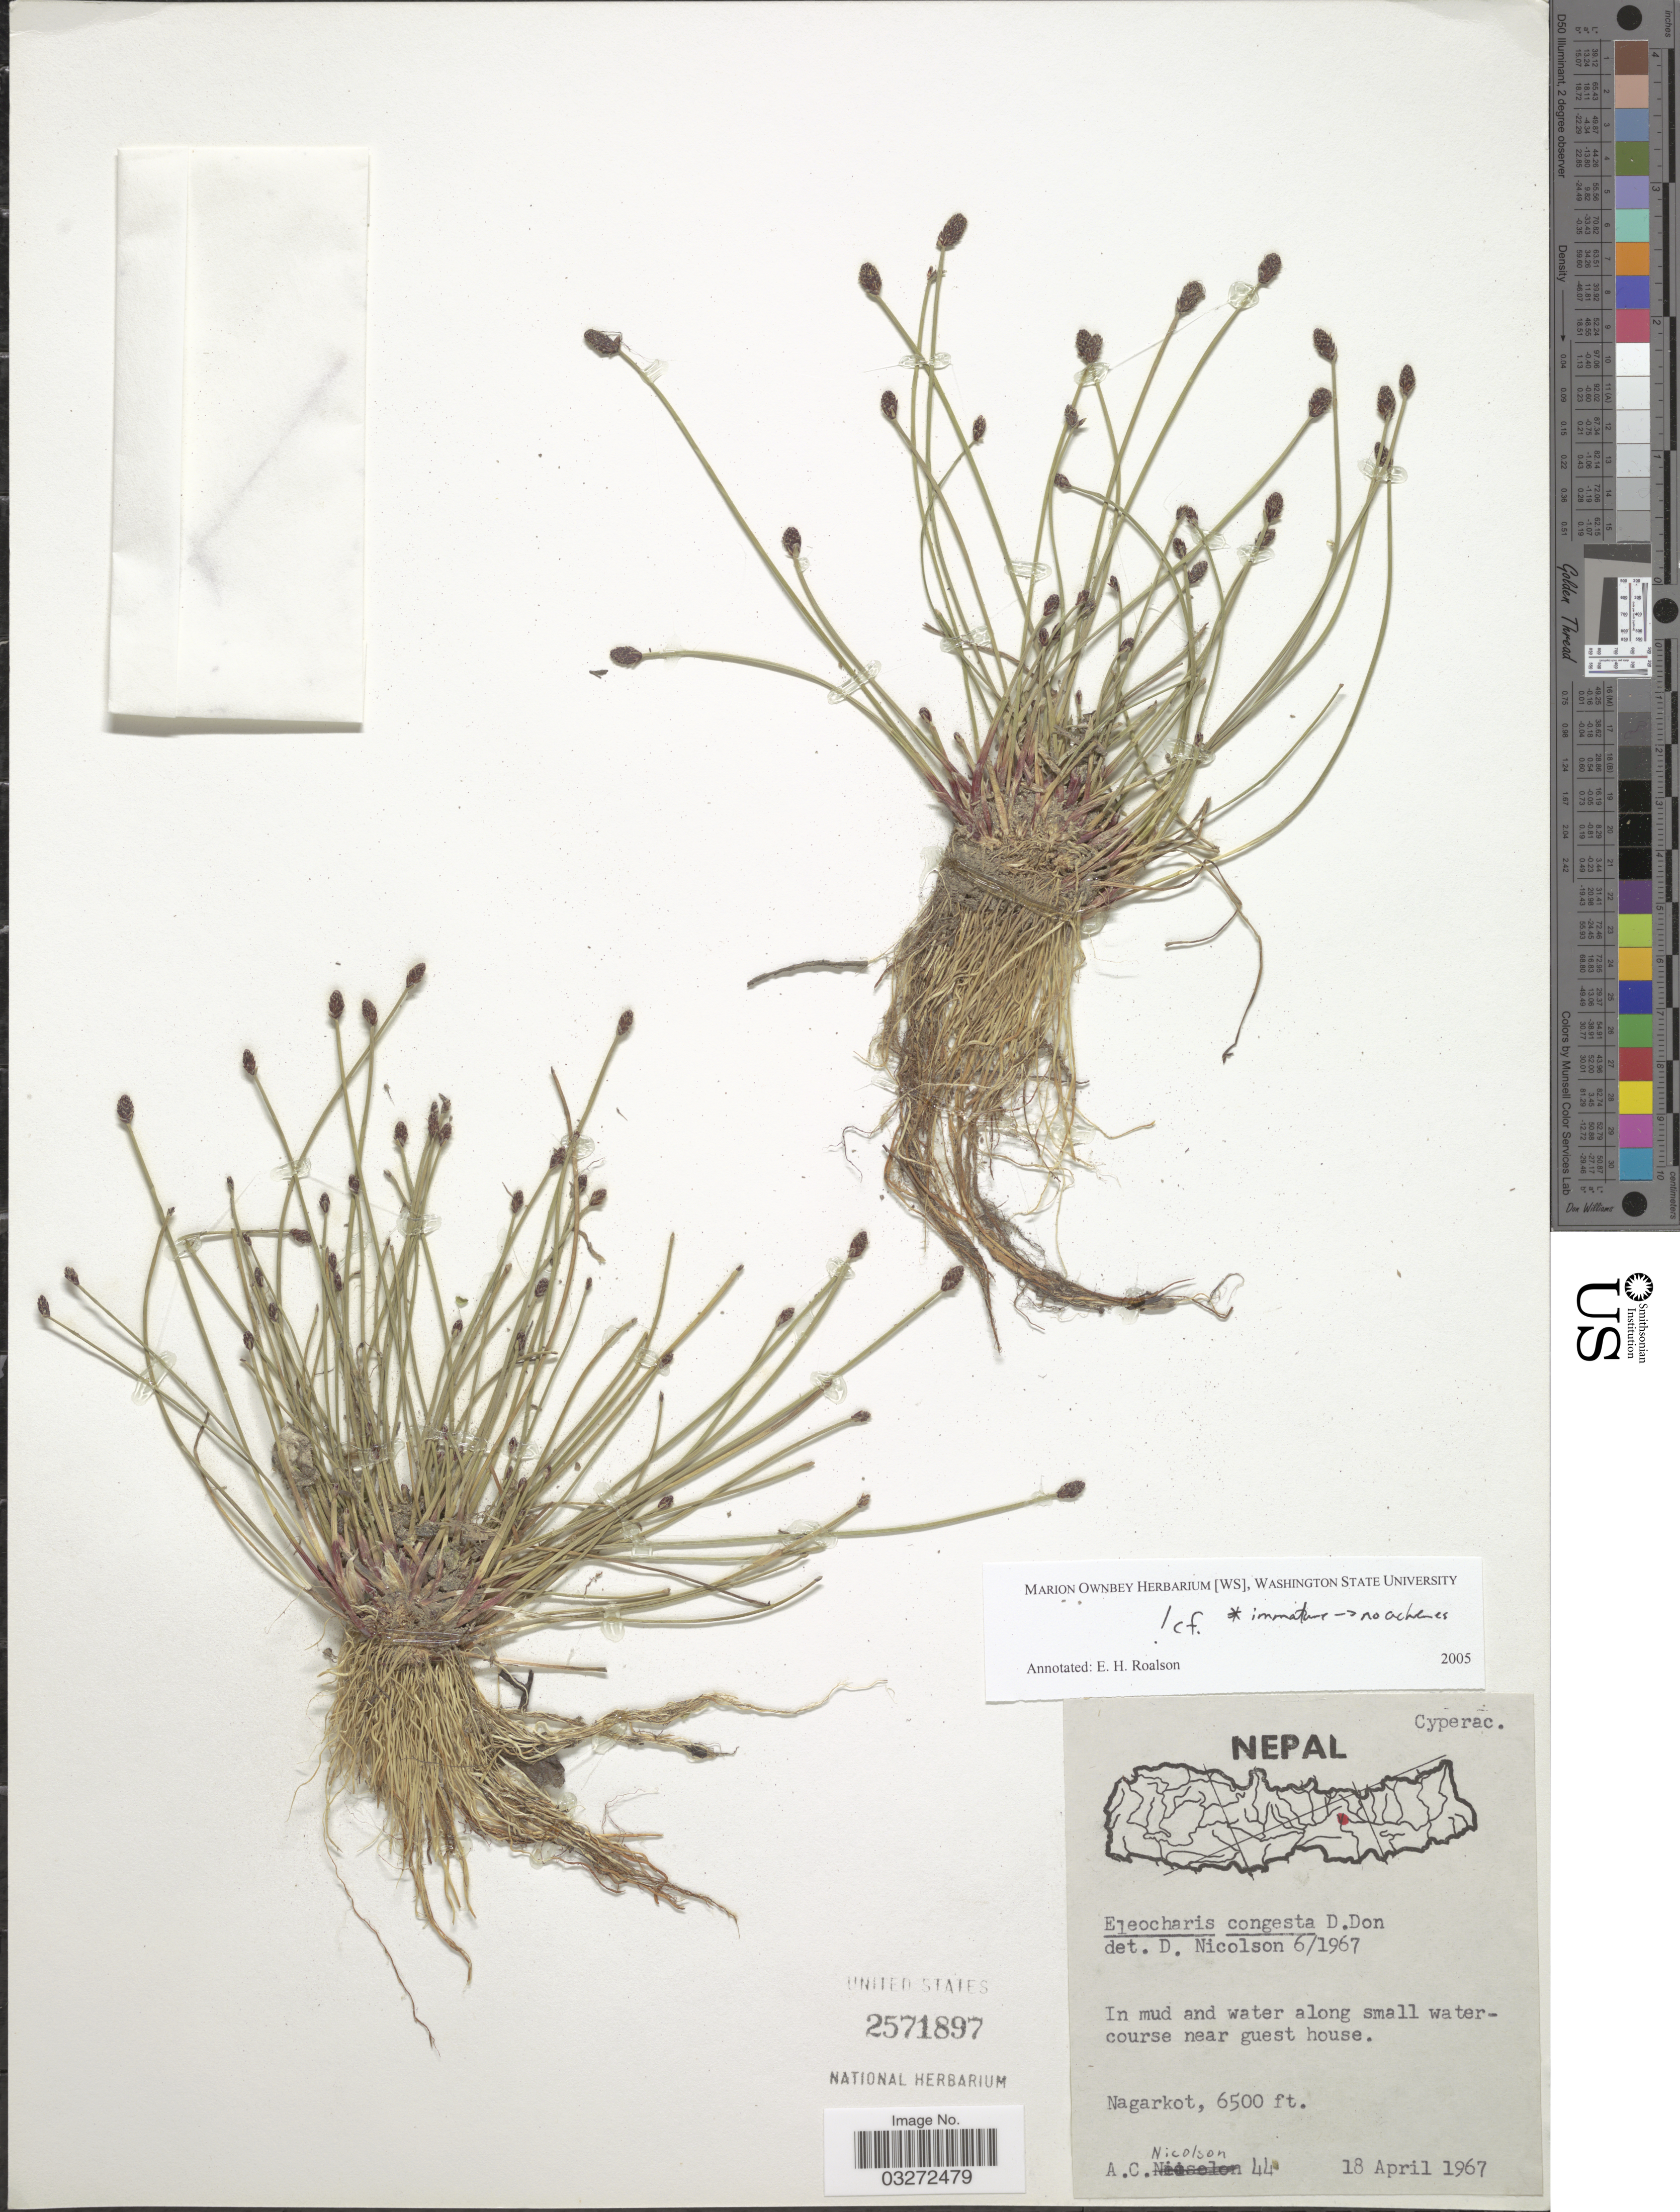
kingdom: Plantae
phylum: Tracheophyta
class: Liliopsida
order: Poales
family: Cyperaceae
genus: Eleocharis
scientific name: Eleocharis congesta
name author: D. Don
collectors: A. C. Nicolson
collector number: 44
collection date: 1967-04-18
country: Nepal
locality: In mud and water along small watercourse near guest house. Nagarkot.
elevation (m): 1981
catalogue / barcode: US 2571897